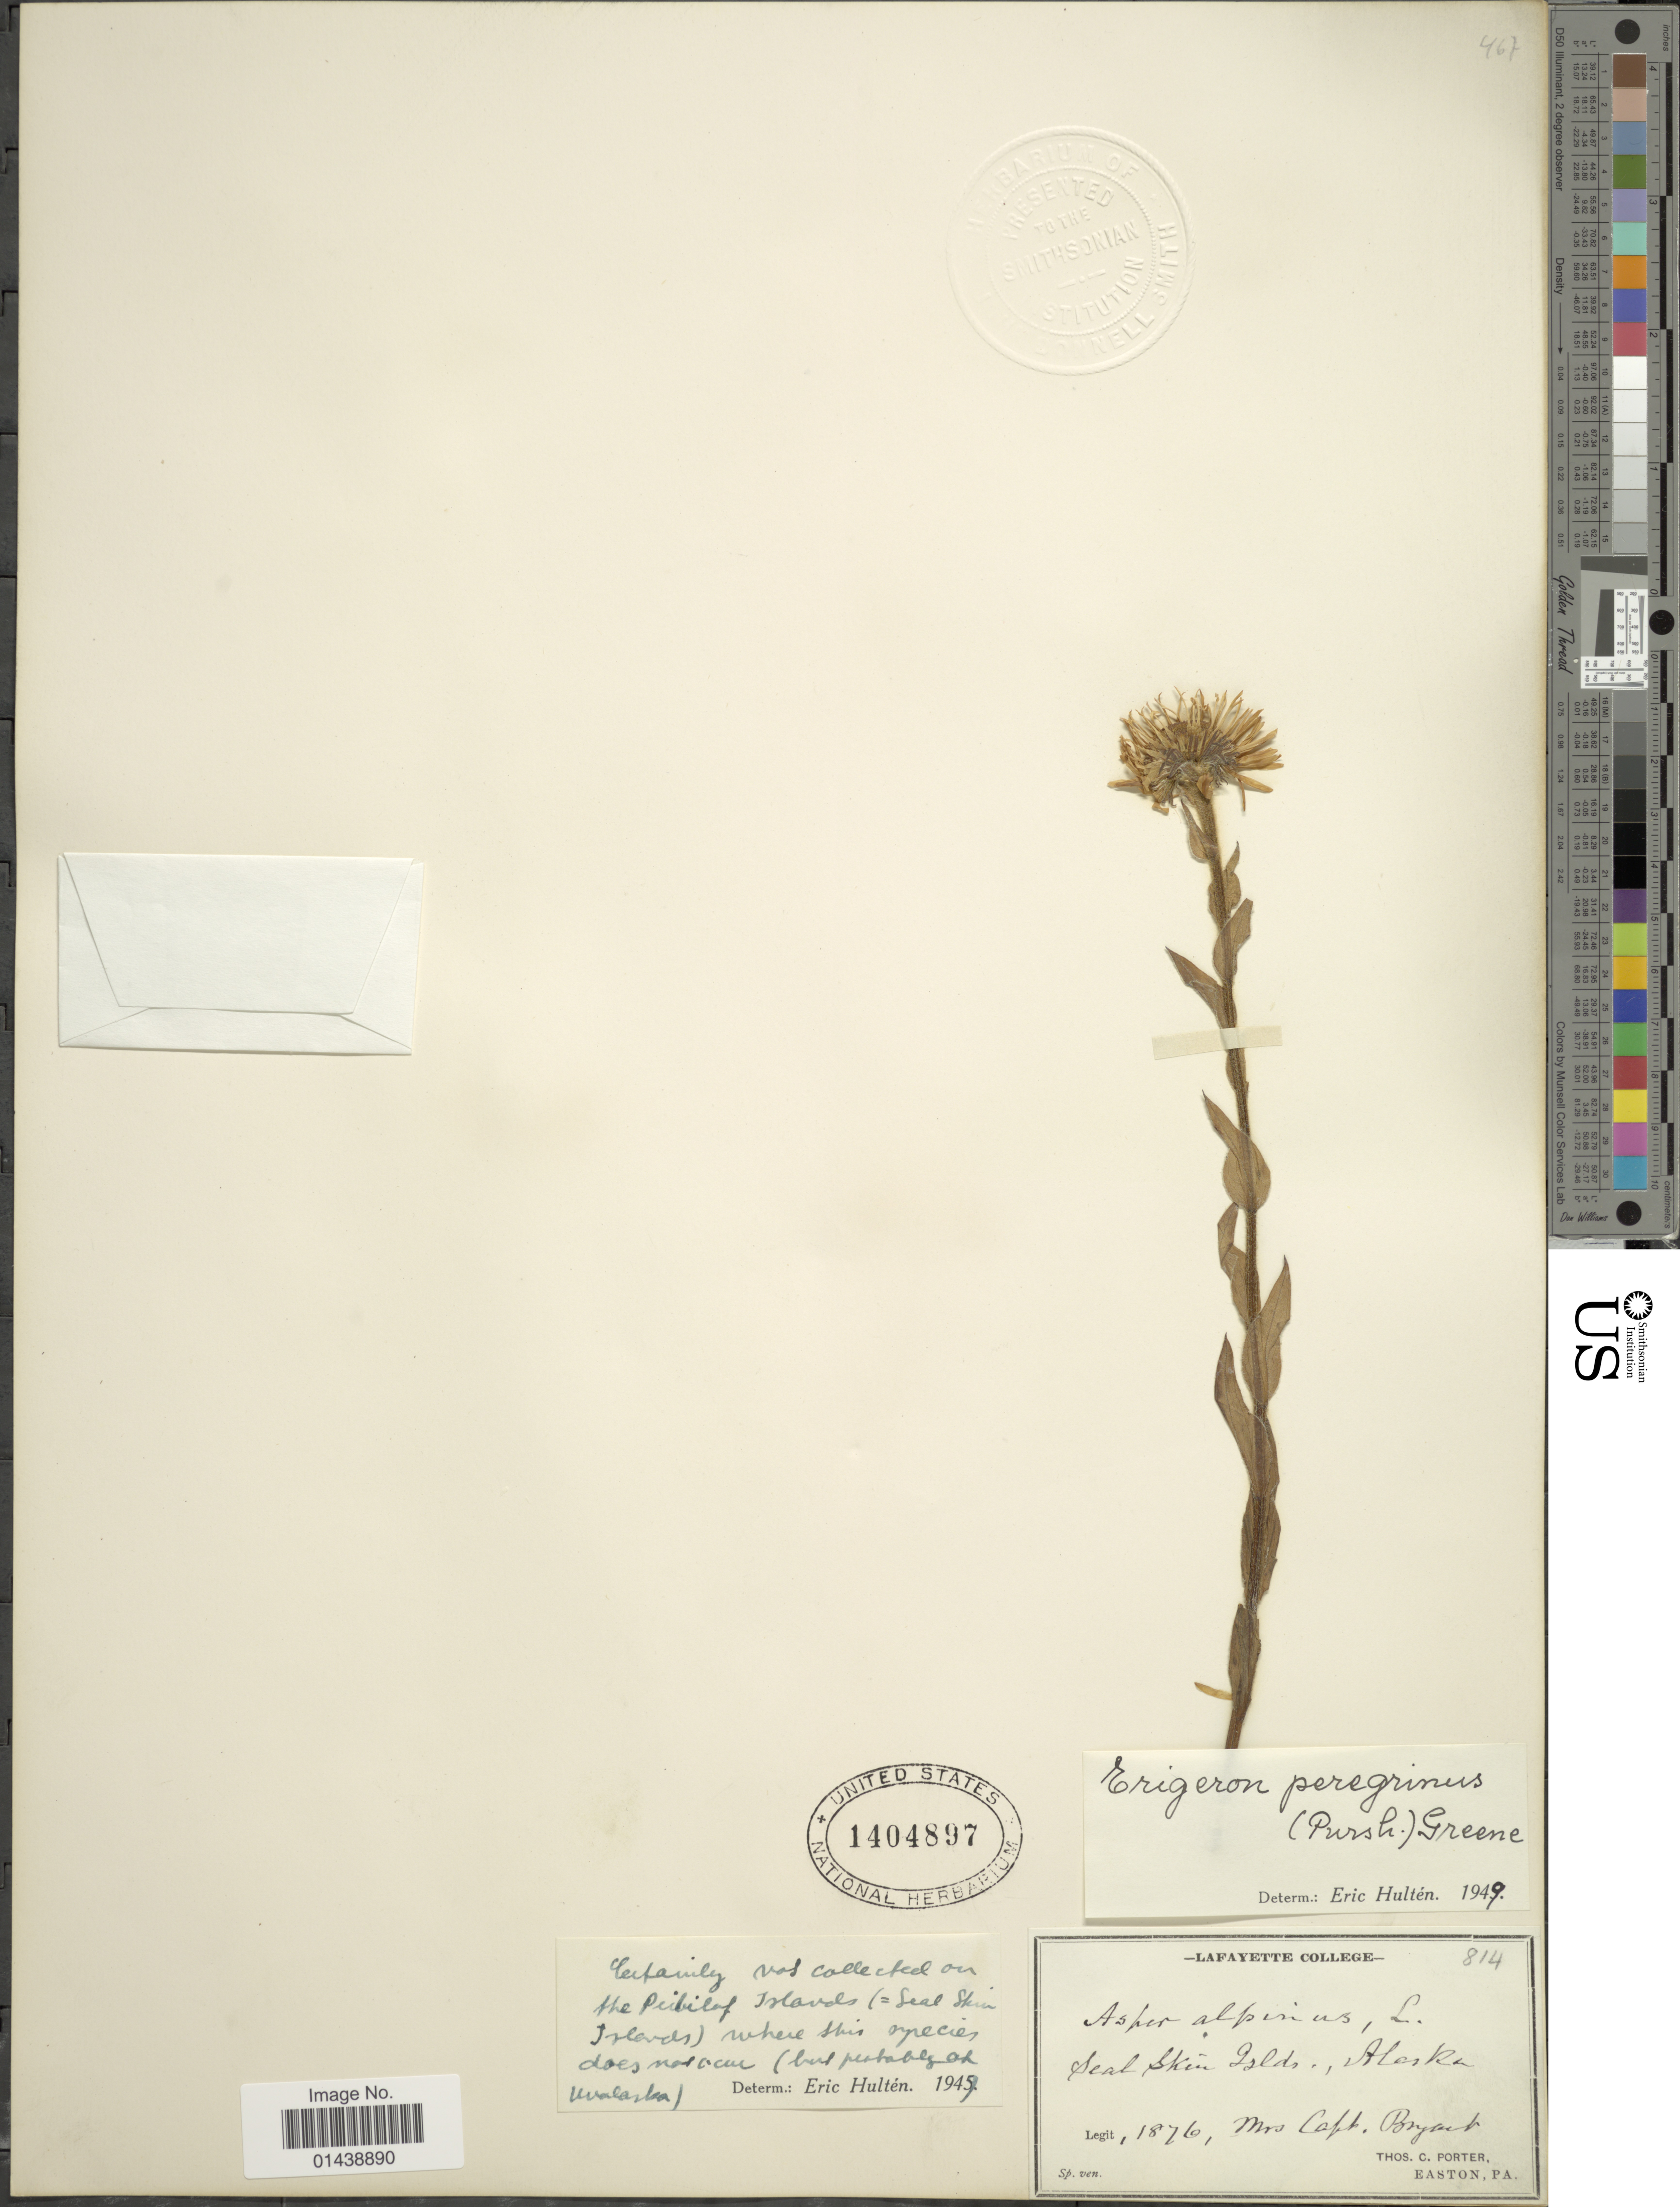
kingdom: Plantae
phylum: Tracheophyta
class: Magnoliopsida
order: Asterales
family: Asteraceae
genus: Erigeron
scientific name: Erigeron peregrinus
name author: (Banks ex Pursh) Greene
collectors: C. Bryant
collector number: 814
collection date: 1876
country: United States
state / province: Alaska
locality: Seal skin Islds.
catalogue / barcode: US 1404897